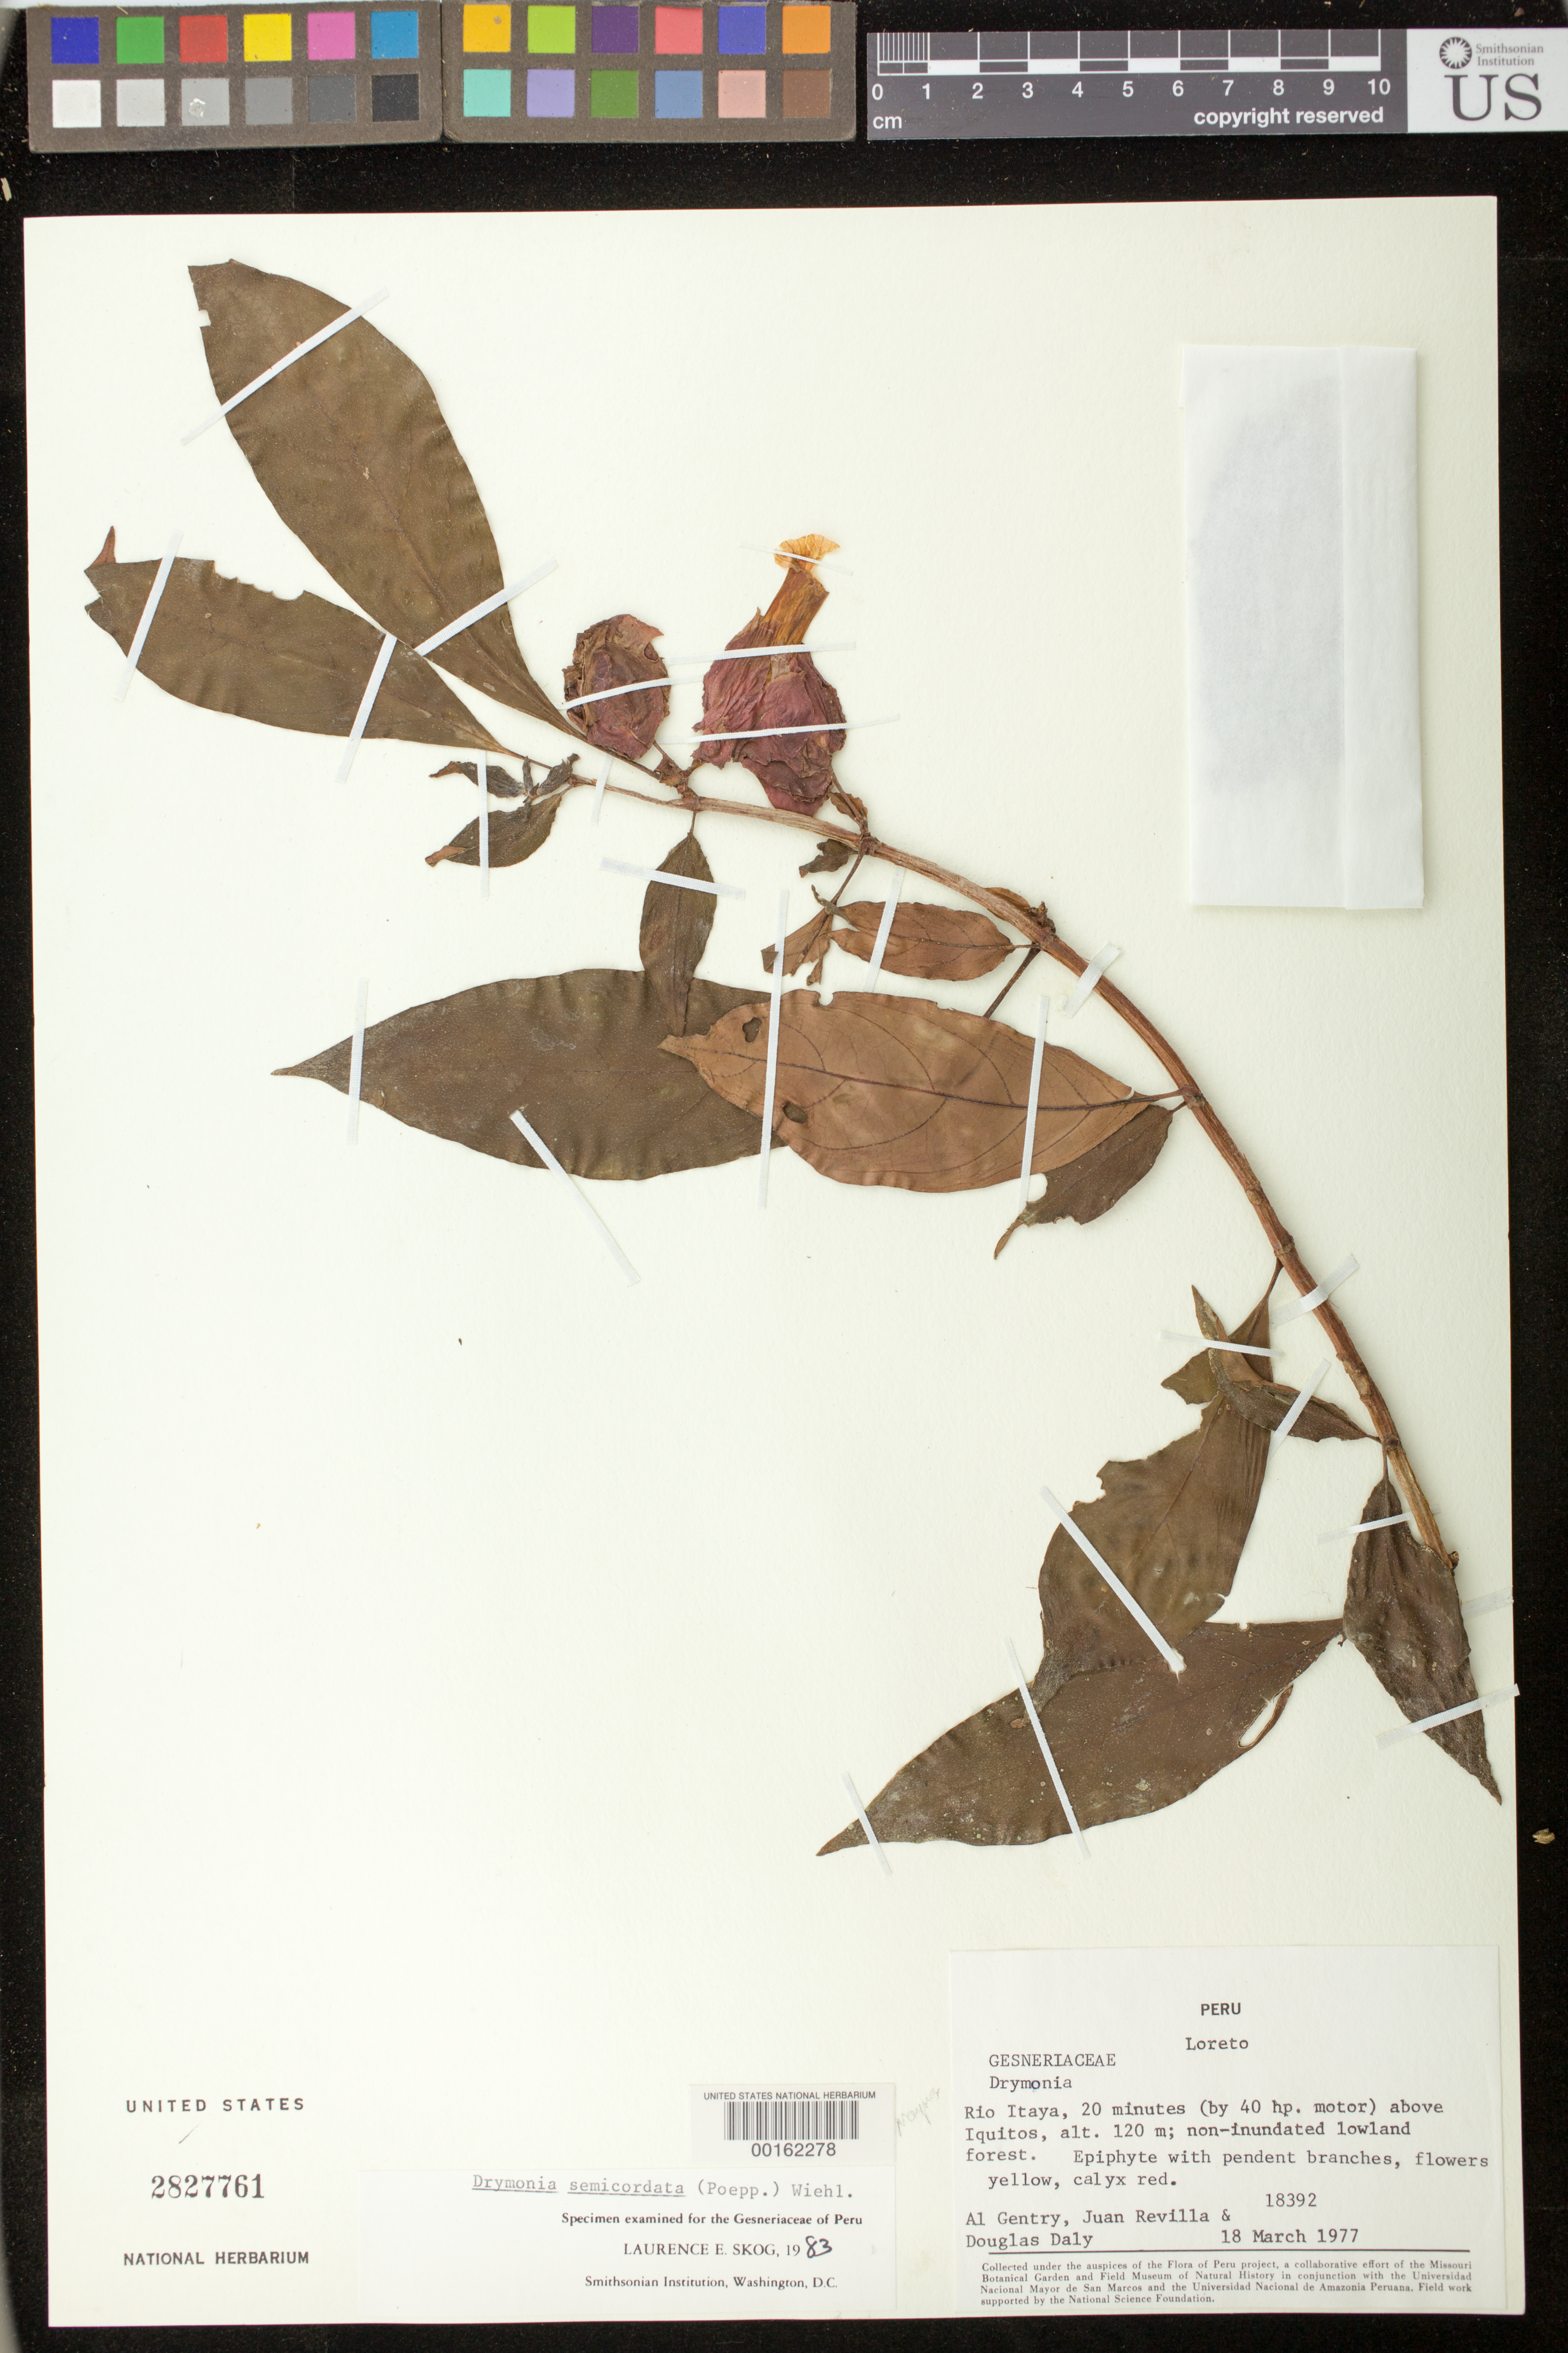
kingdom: Plantae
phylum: Tracheophyta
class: Magnoliopsida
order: Lamiales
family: Gesneriaceae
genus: Drymonia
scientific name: Drymonia semicordata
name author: (Poepp.) Wiehler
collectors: A. H. Gentry & et al.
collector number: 18392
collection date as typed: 18 Mar 1977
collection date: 1977-03-18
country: Peru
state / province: Loreto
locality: Rio Itaya, 20 min (by 40 hp motor) above Iquitos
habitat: Non-inundated lowland forest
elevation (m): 120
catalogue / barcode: US 2827761